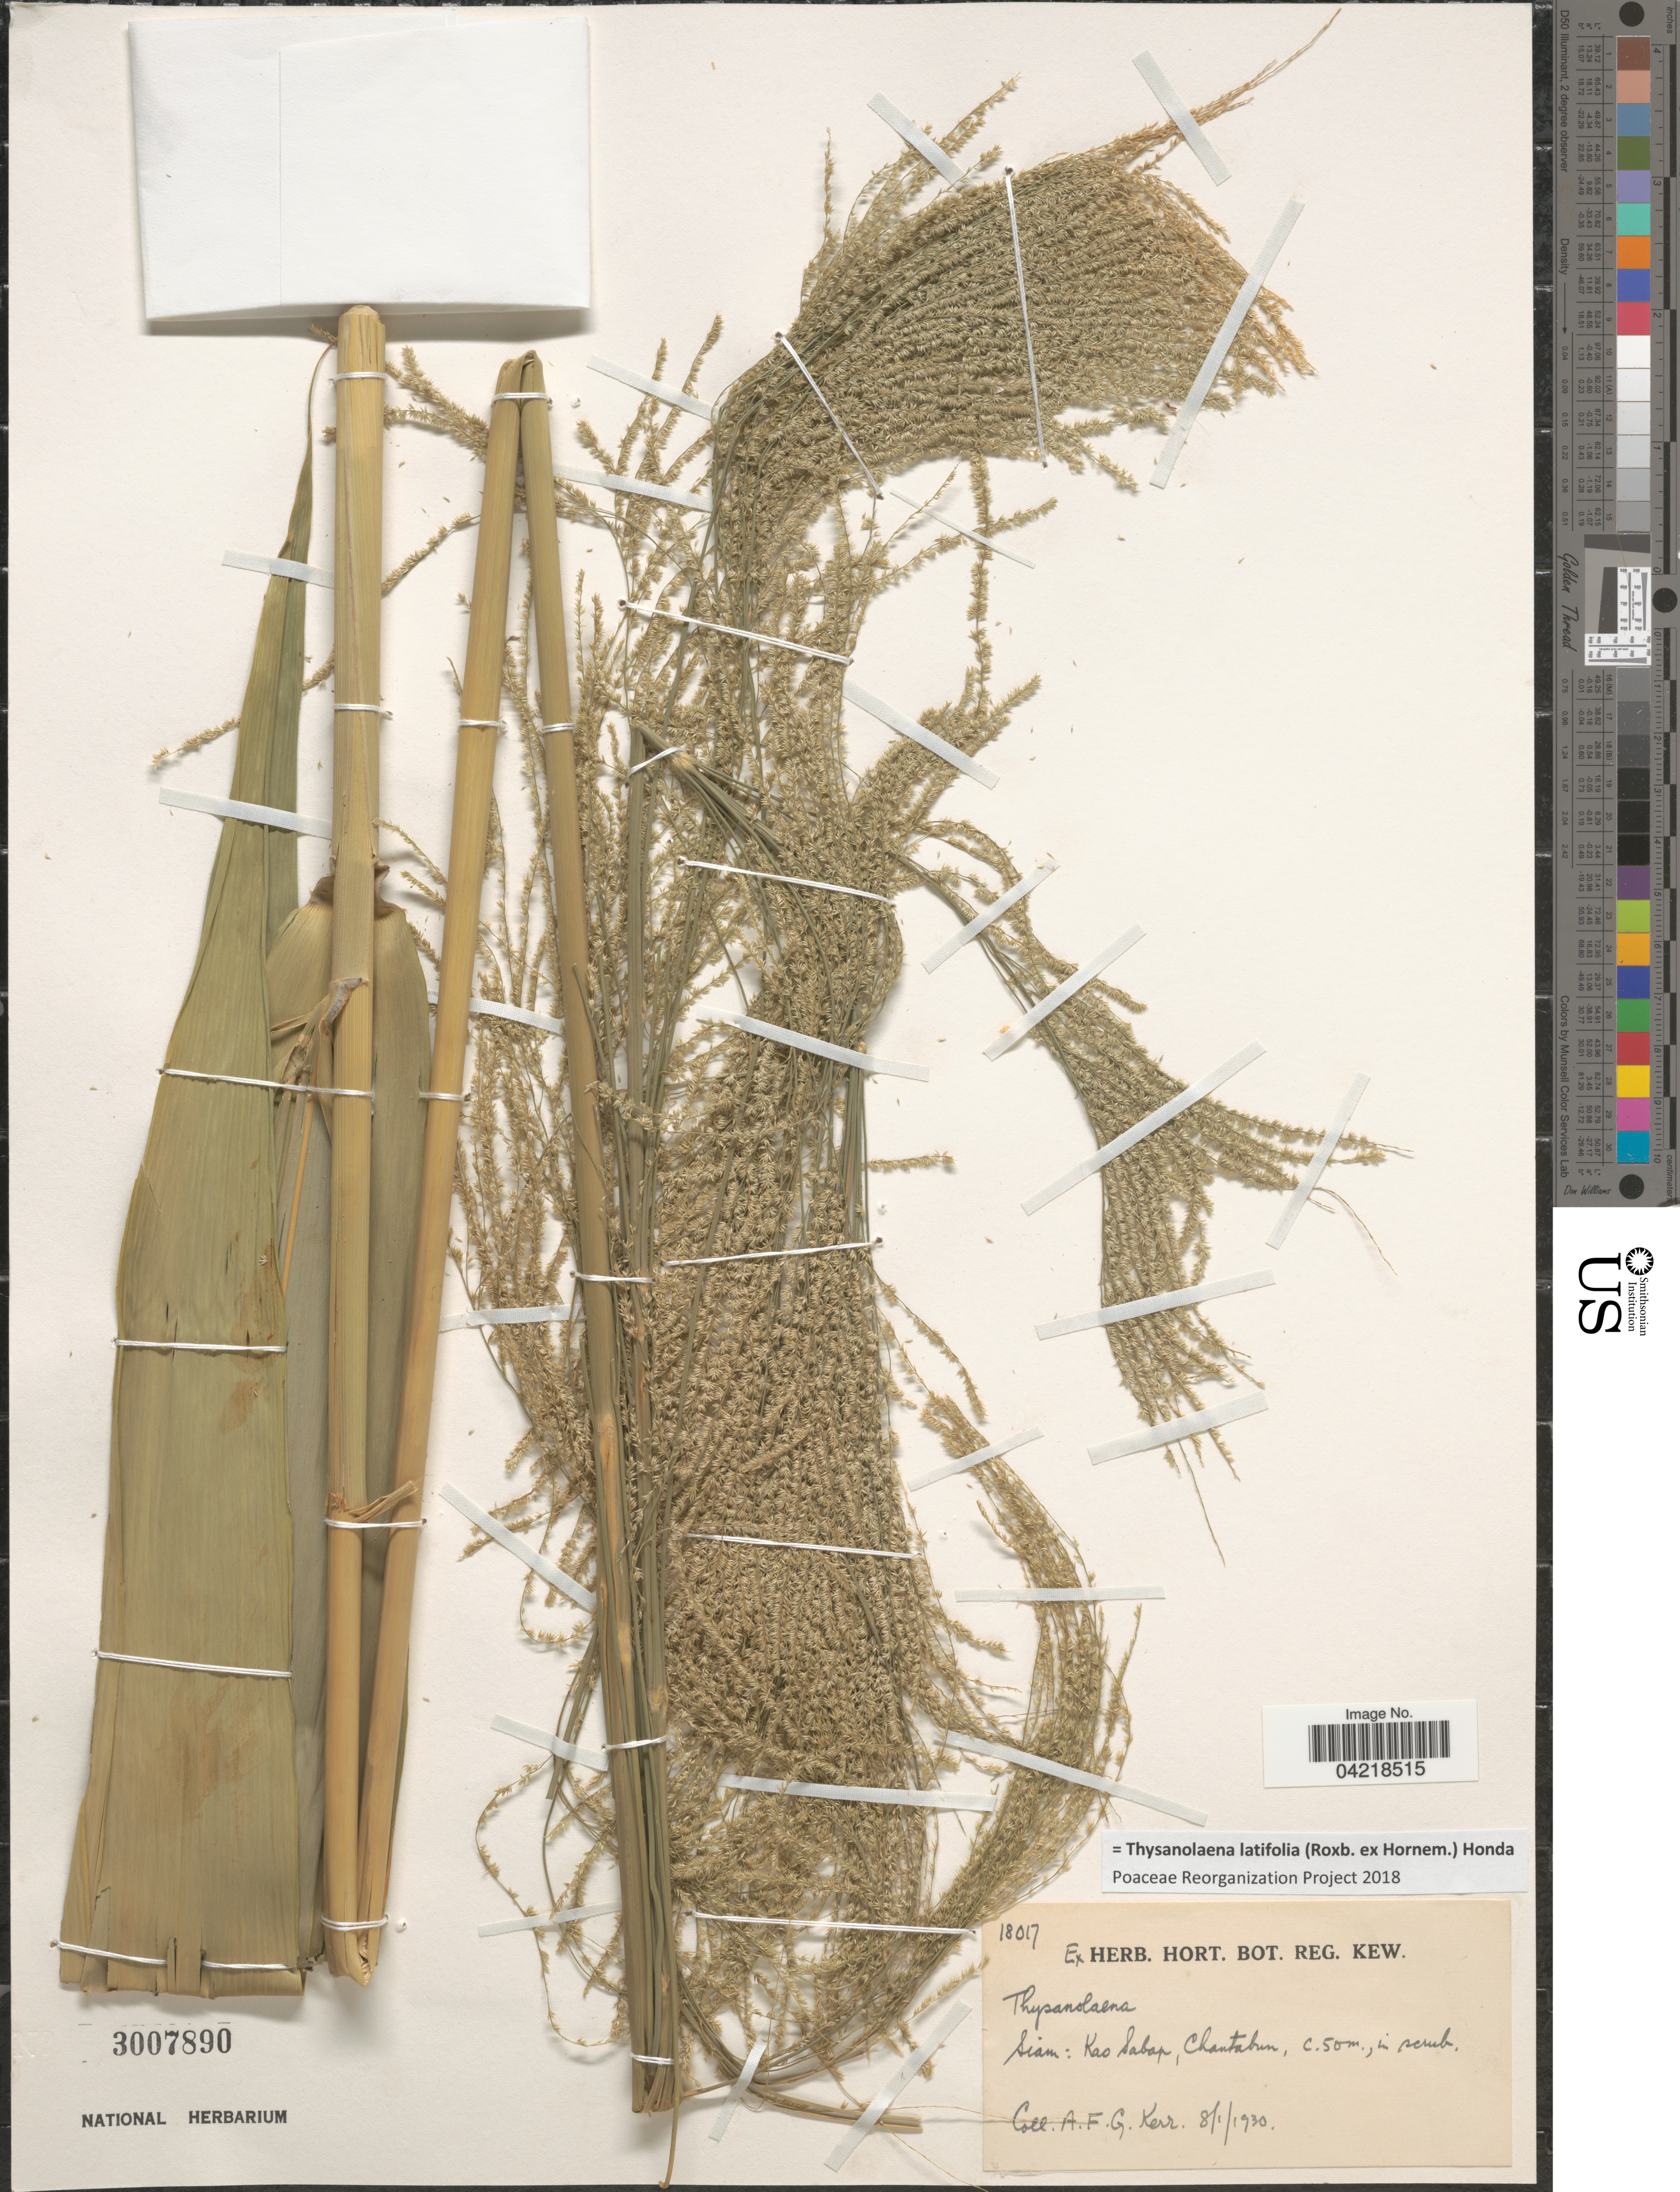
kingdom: Plantae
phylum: Tracheophyta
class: Liliopsida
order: Poales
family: Poaceae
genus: Thysanolaena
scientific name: Thysanolaena latifolia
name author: (Roxb. ex Hornem.) Honda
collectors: A. F. G. Kerr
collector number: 18017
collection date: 1930-01-08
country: Thailand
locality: Siam: Kao Sabap, Chantabun.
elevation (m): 50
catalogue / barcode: US 3007890